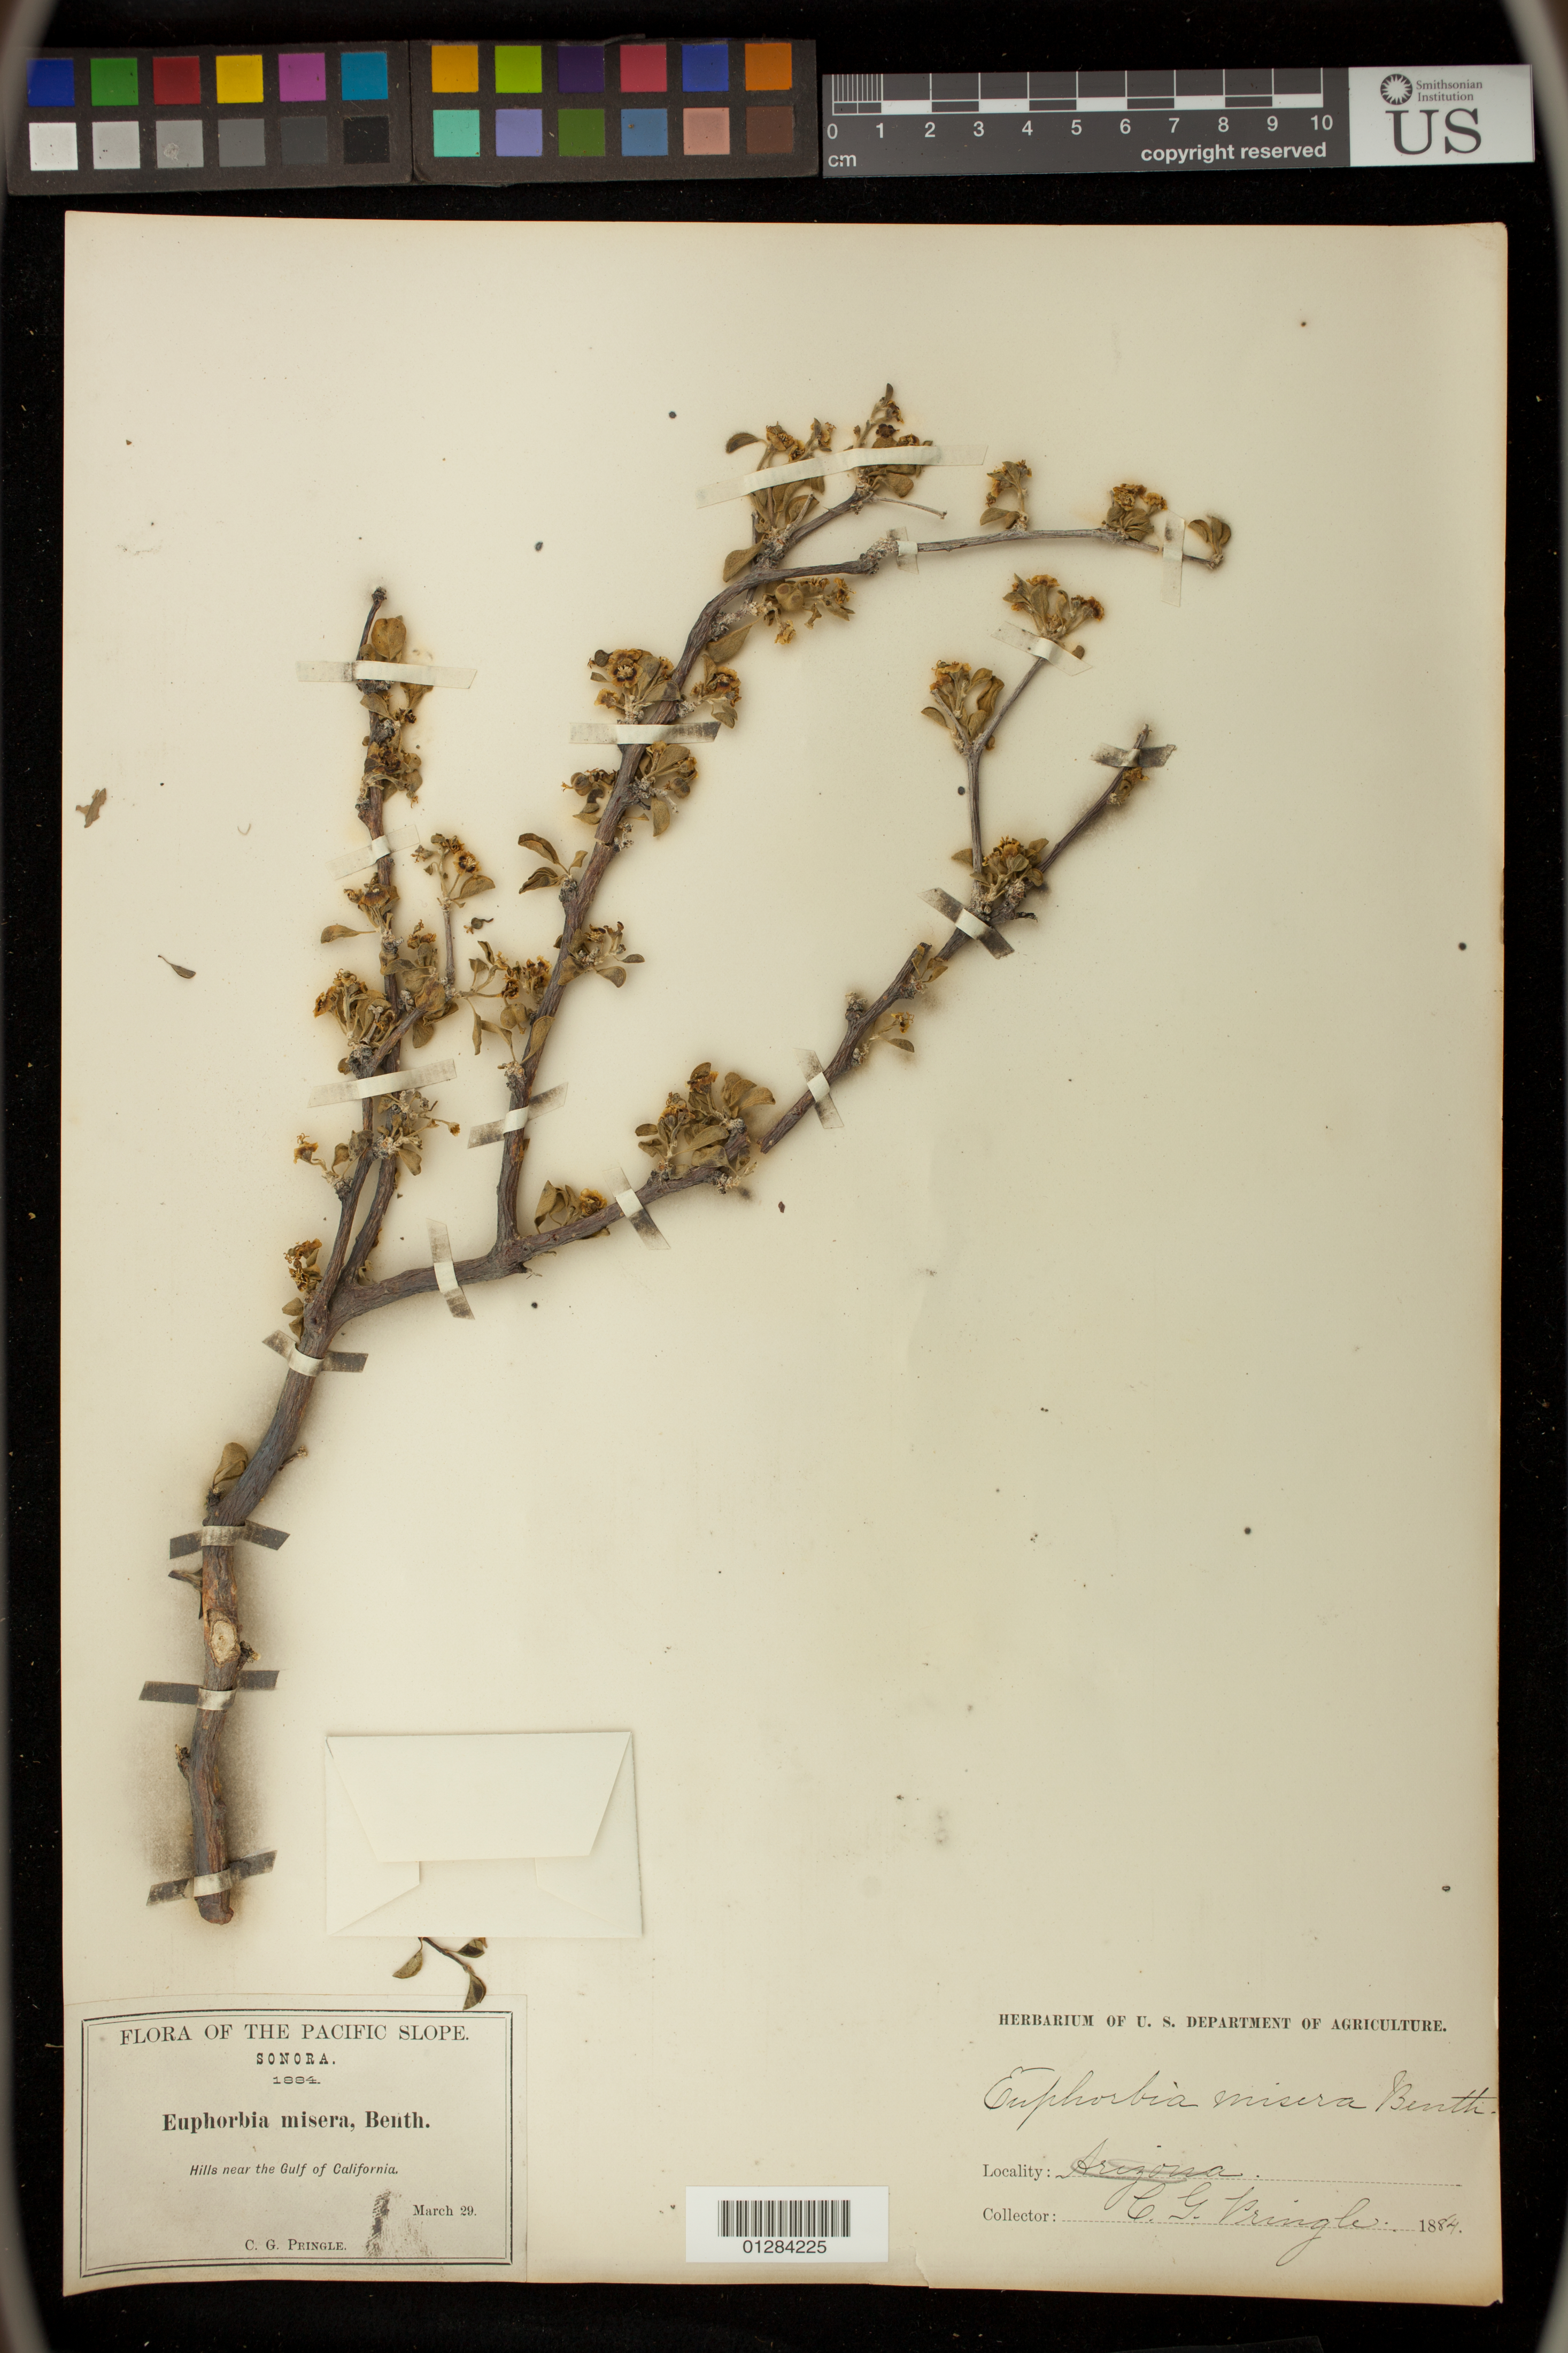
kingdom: Plantae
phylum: Tracheophyta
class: Magnoliopsida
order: Malpighiales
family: Euphorbiaceae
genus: Euphorbia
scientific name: Euphorbia misera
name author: Benth.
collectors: C. G. Pringle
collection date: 1884-03-29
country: Mexico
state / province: Sonora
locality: Near the Gulf of California